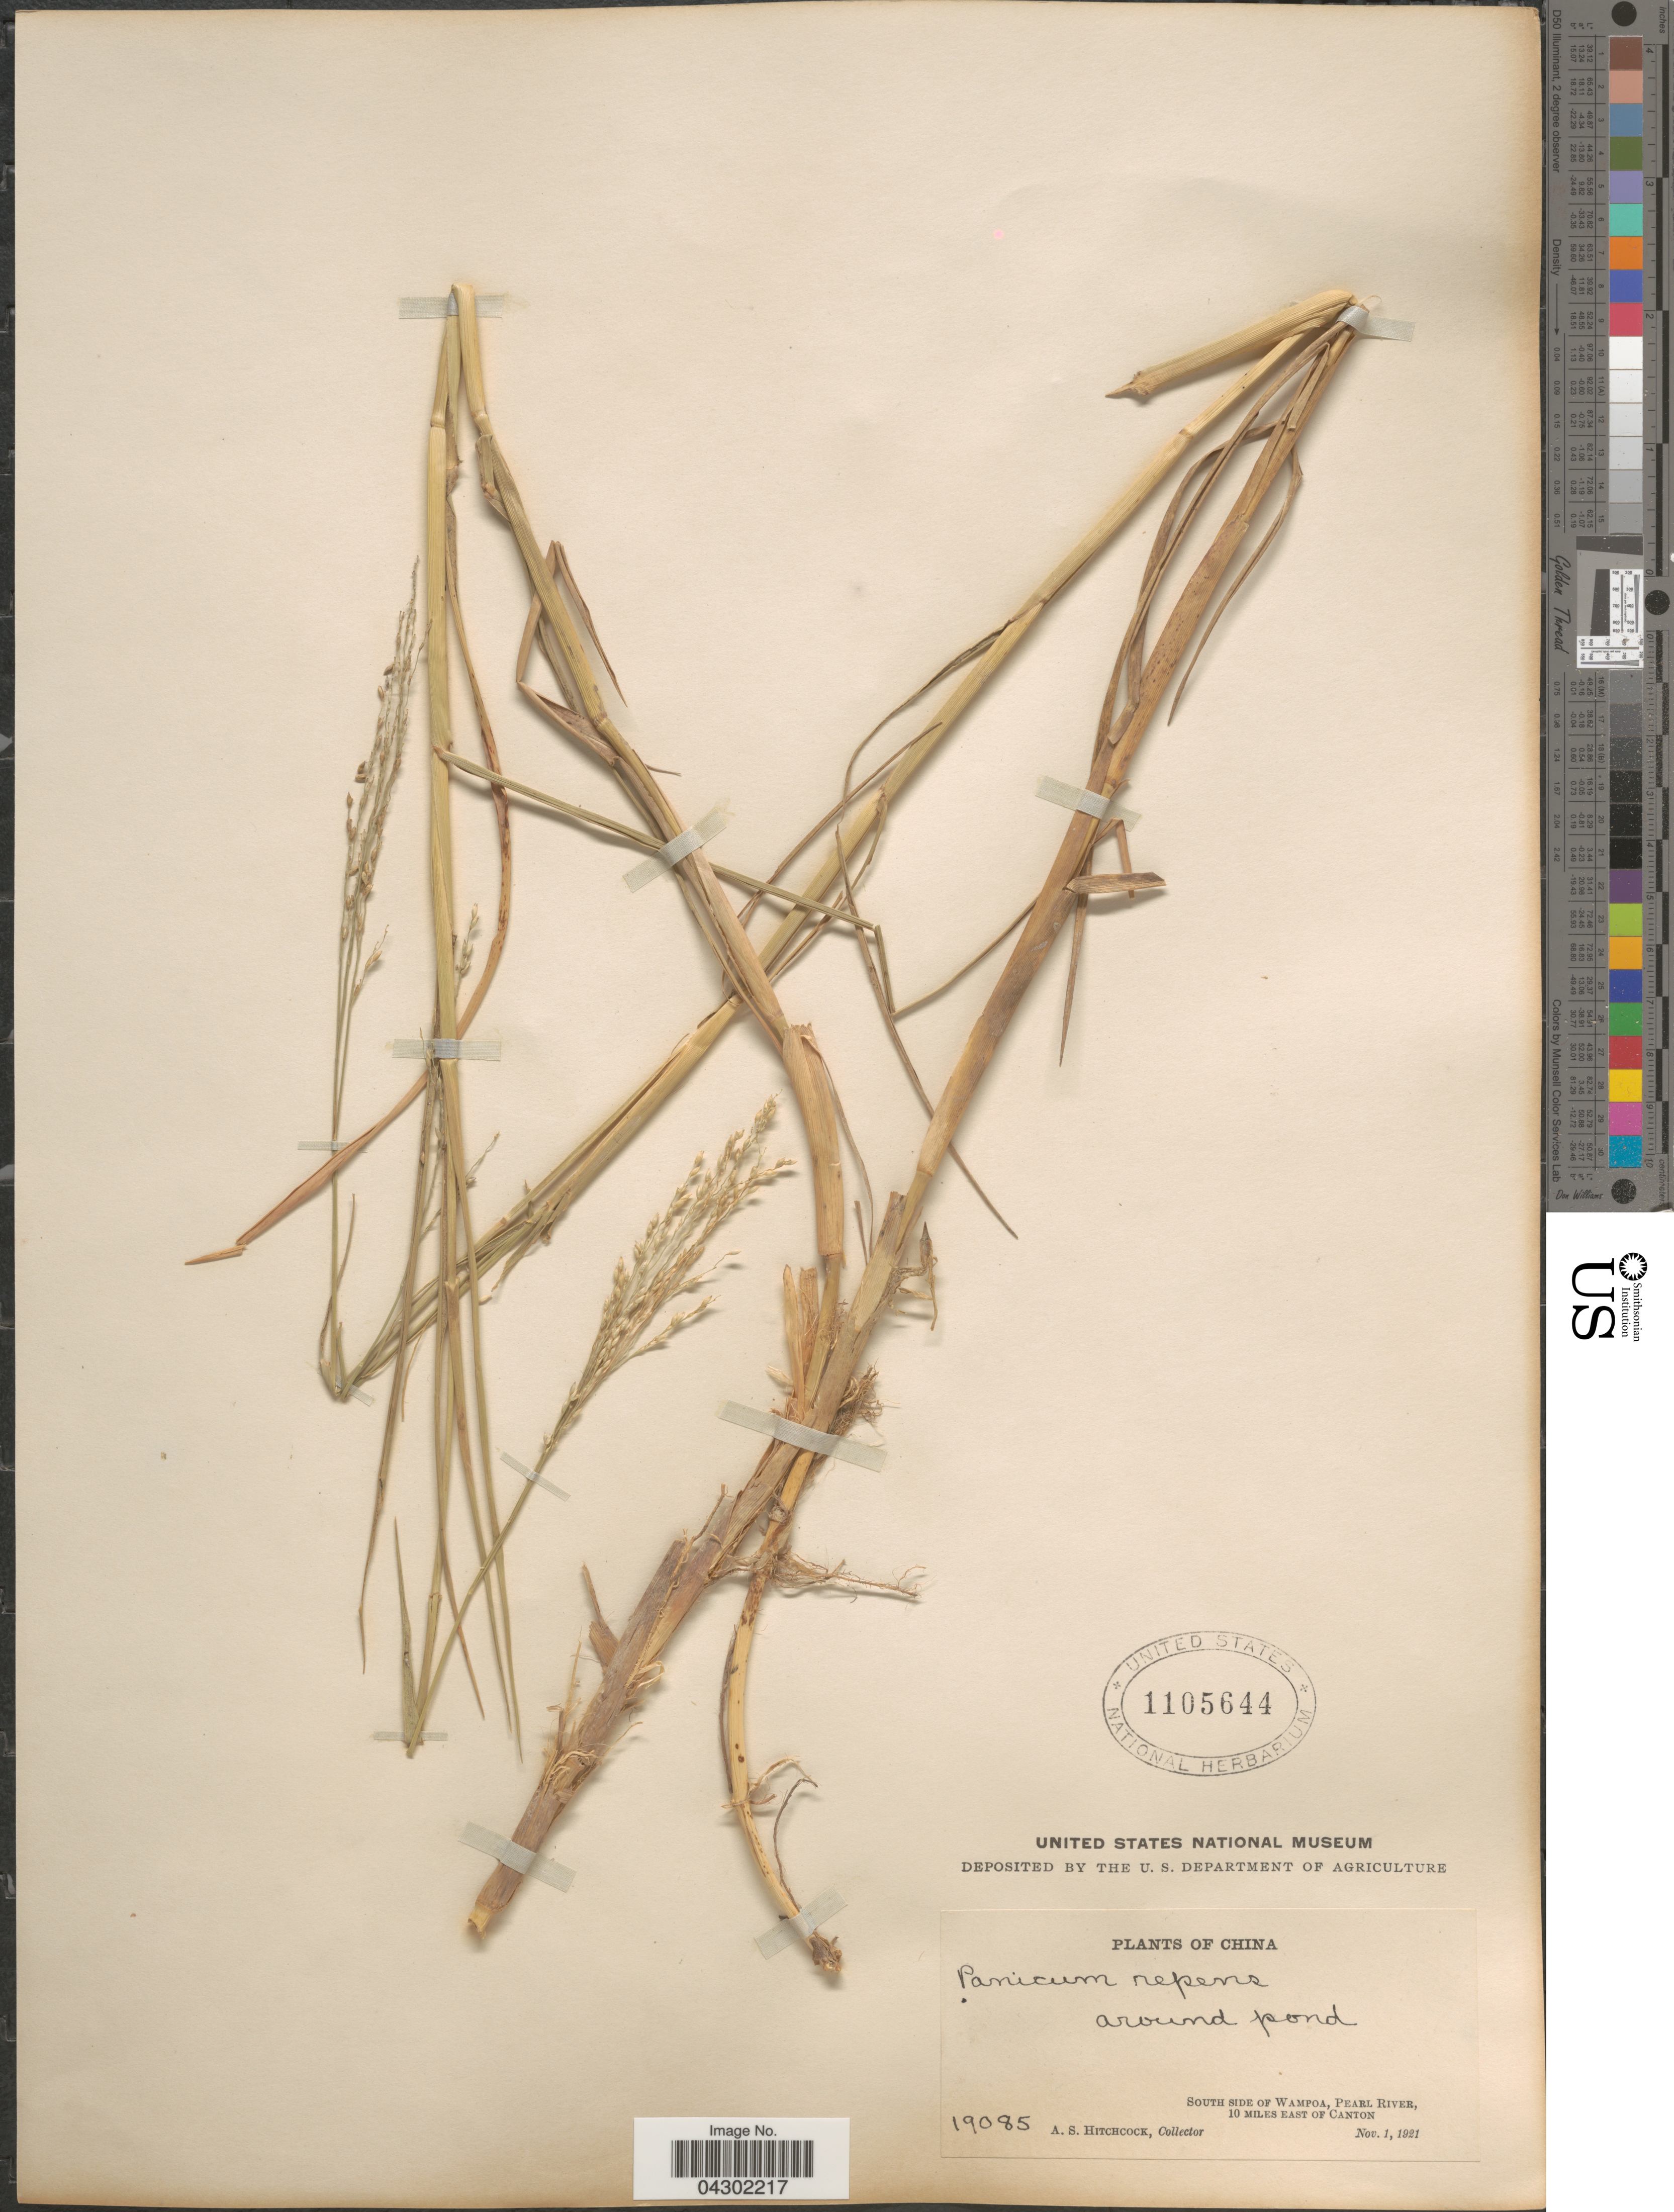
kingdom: Plantae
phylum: Tracheophyta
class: Liliopsida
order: Poales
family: Poaceae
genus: Panicum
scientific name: Panicum repens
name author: L.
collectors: A. S. Hitchcock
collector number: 19085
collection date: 1921-11-01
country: China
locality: South side of Wampoa, Pearl River, 10 miles East of Canton.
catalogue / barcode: US 1105644